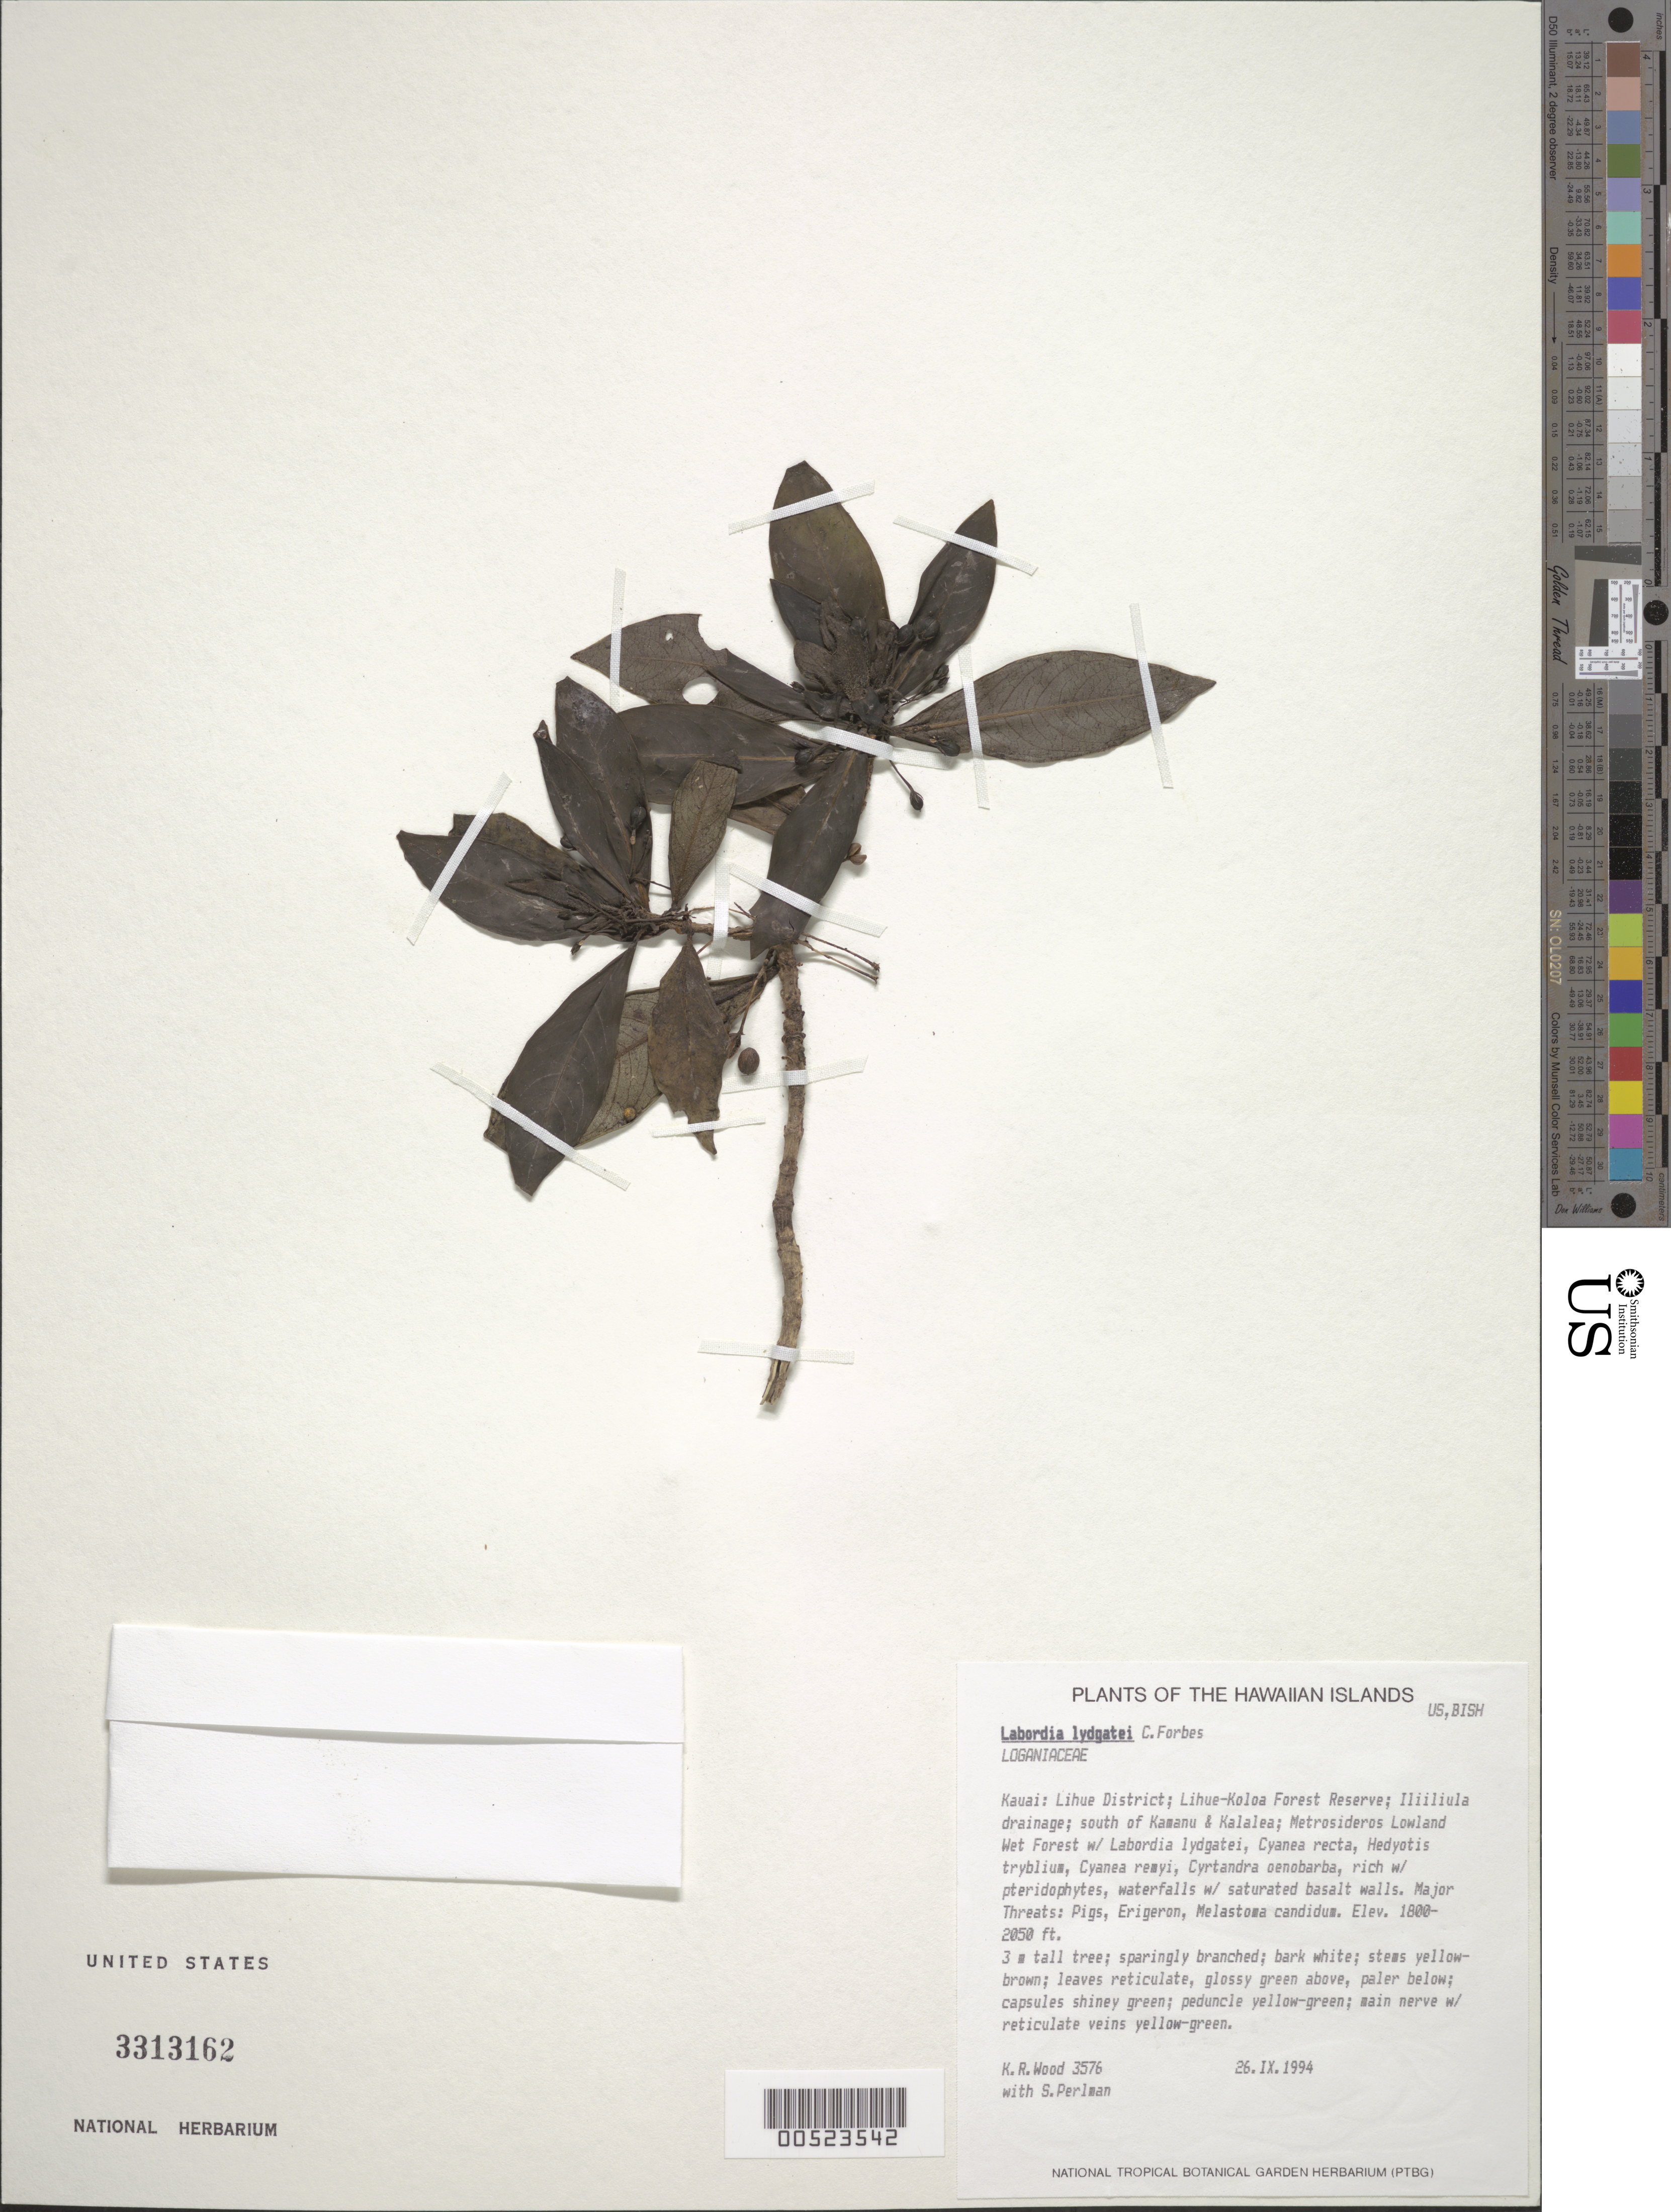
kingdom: Plantae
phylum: Tracheophyta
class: Magnoliopsida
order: Gentianales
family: Loganiaceae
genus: Geniostoma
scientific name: Geniostoma lydgatei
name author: (C.N. Forbes) Byng & Christenh.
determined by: Wagner, W. L., (BOT), Smithsonian Institution - National Museum of Natural History (UNITED STATES)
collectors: K. R. Wood & S. P. Perlman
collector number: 3576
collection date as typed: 26 Sep 1994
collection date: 1994-09-26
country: United States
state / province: Hawaii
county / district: Kauai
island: Kaua'i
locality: Lihue Dist, Lihue-Koloa Forest Reserve, Iliiliula drainage, S of Kamanu & Kalalea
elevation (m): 549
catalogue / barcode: US 3313162